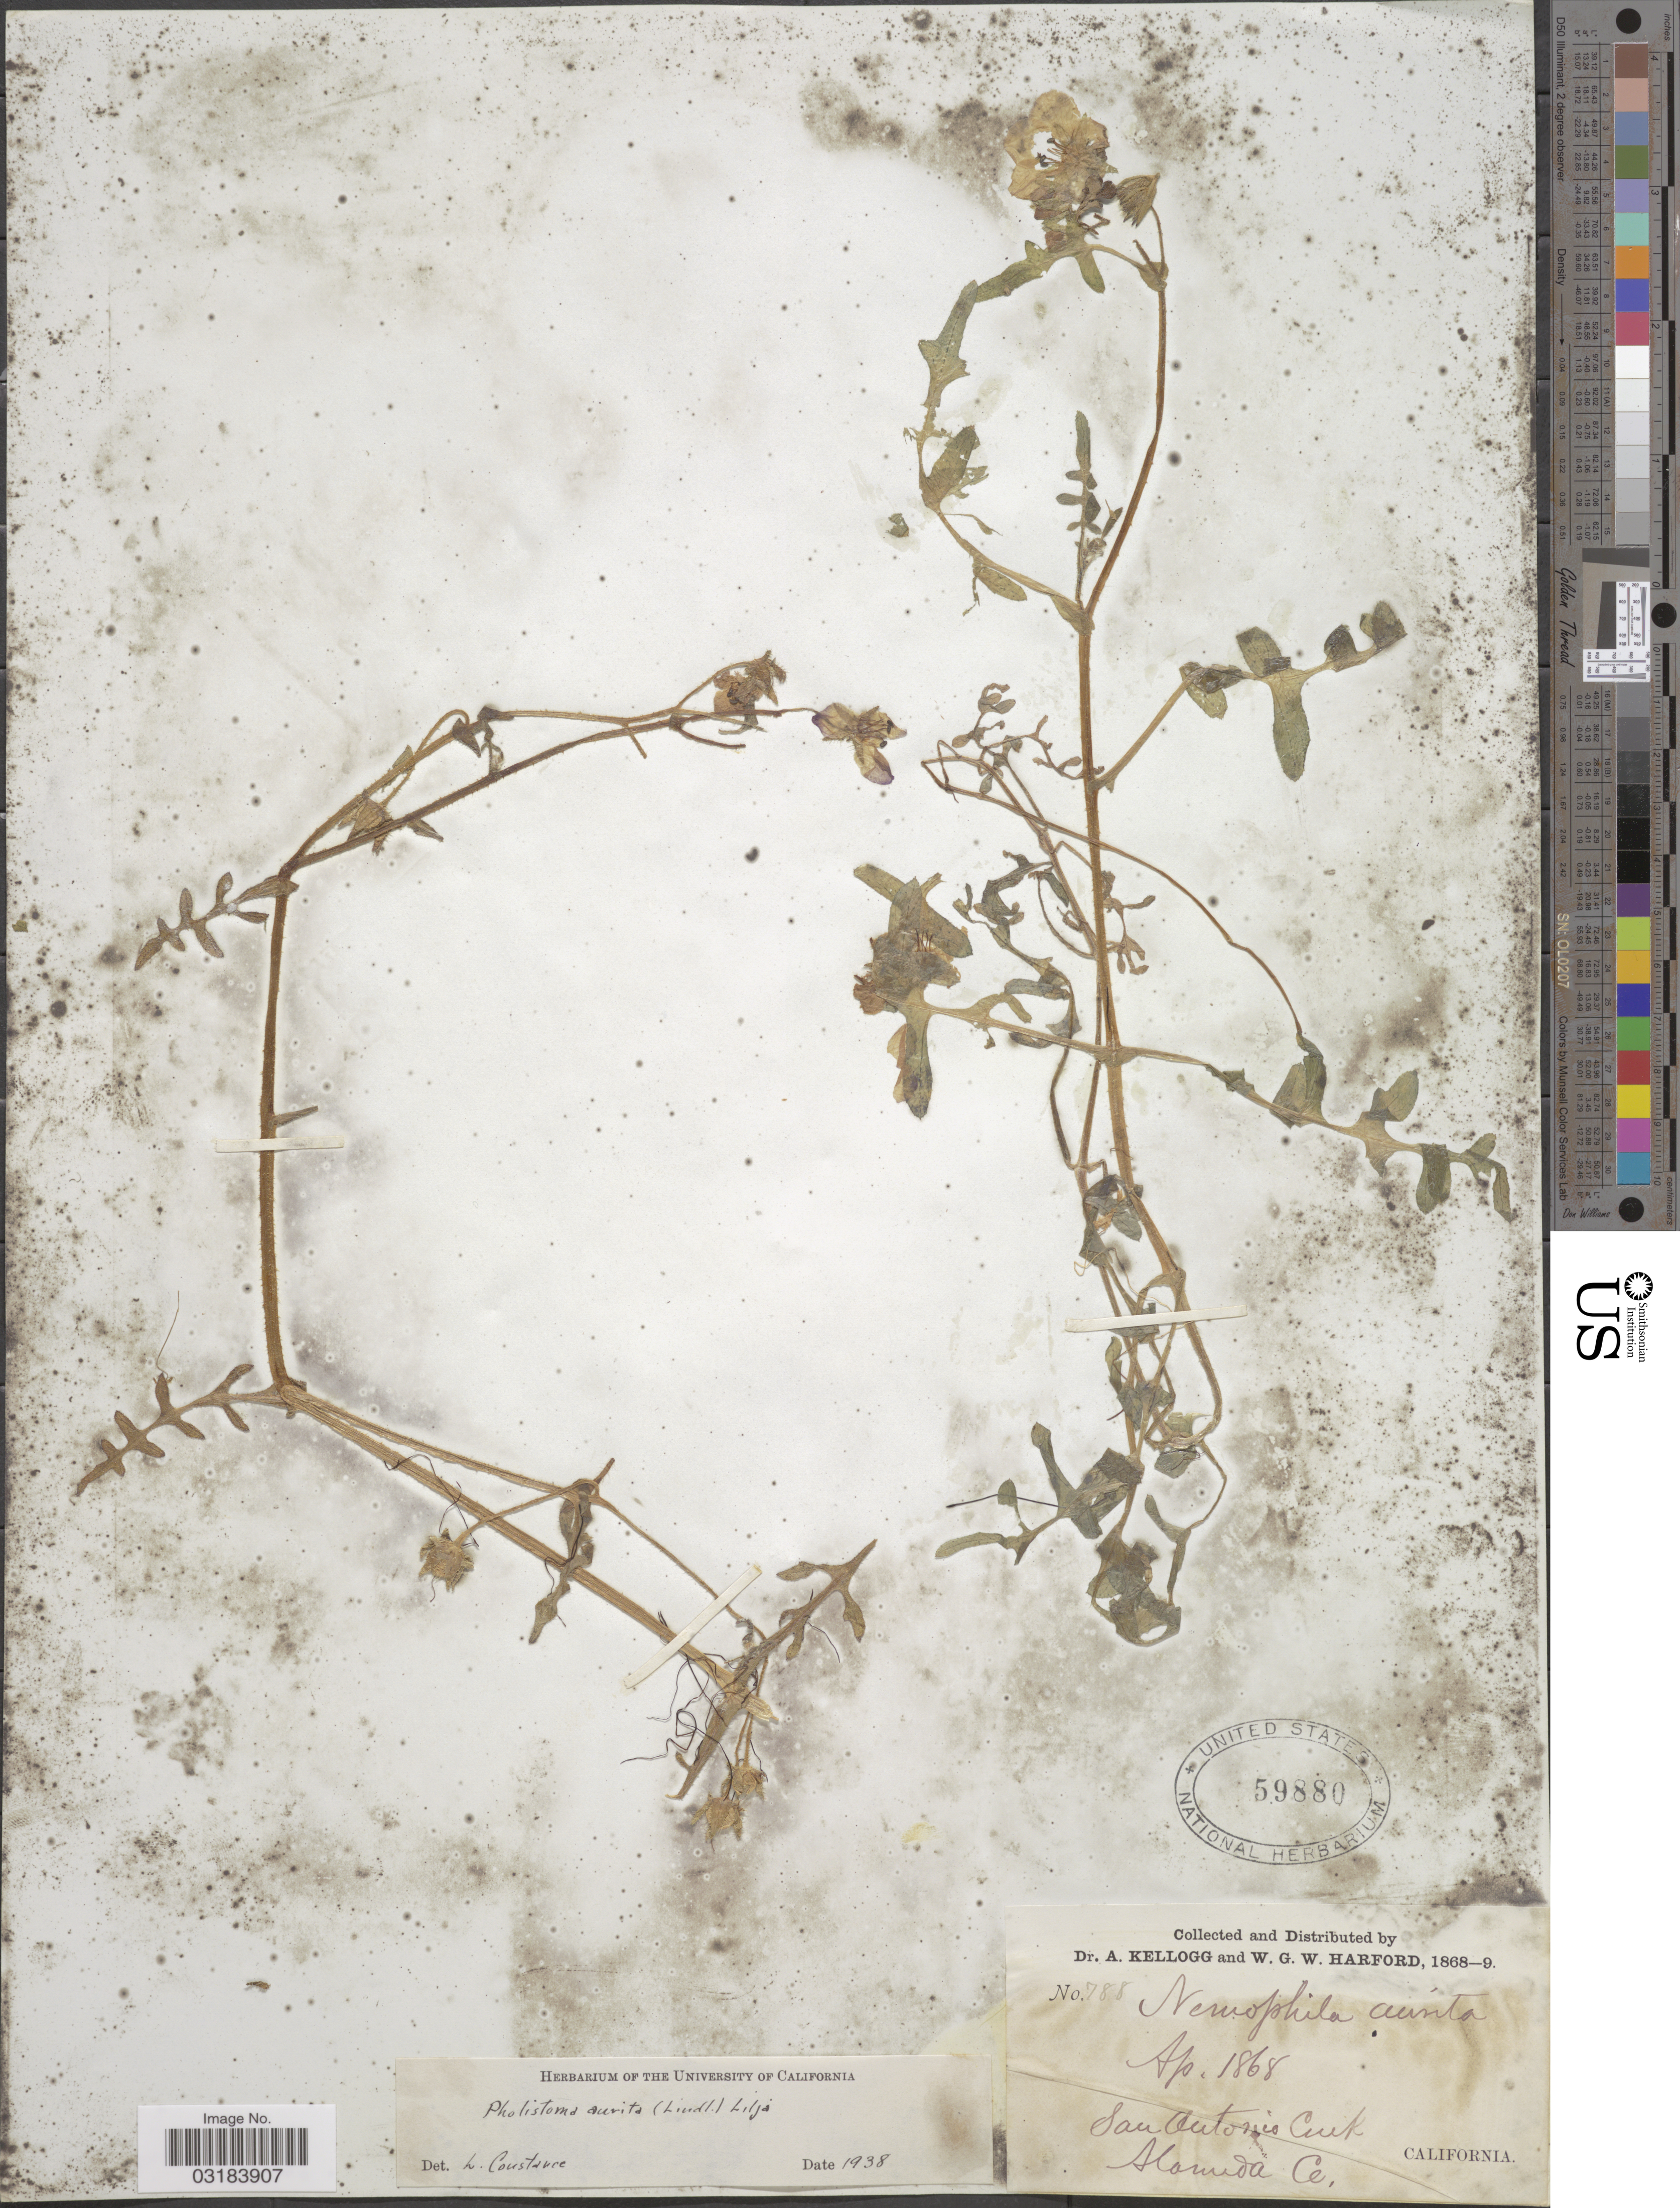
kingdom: Plantae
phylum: Tracheophyta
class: Magnoliopsida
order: Boraginales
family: Hydrophyllaceae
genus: Pholistoma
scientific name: Pholistoma auritum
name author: (Lindl.) Lilja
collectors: A. Kellogg & W. G. W. Harford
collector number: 788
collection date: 1868-09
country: United States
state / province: California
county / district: Alameda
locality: San Antonio Creek, Alameda Co.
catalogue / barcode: US 59880